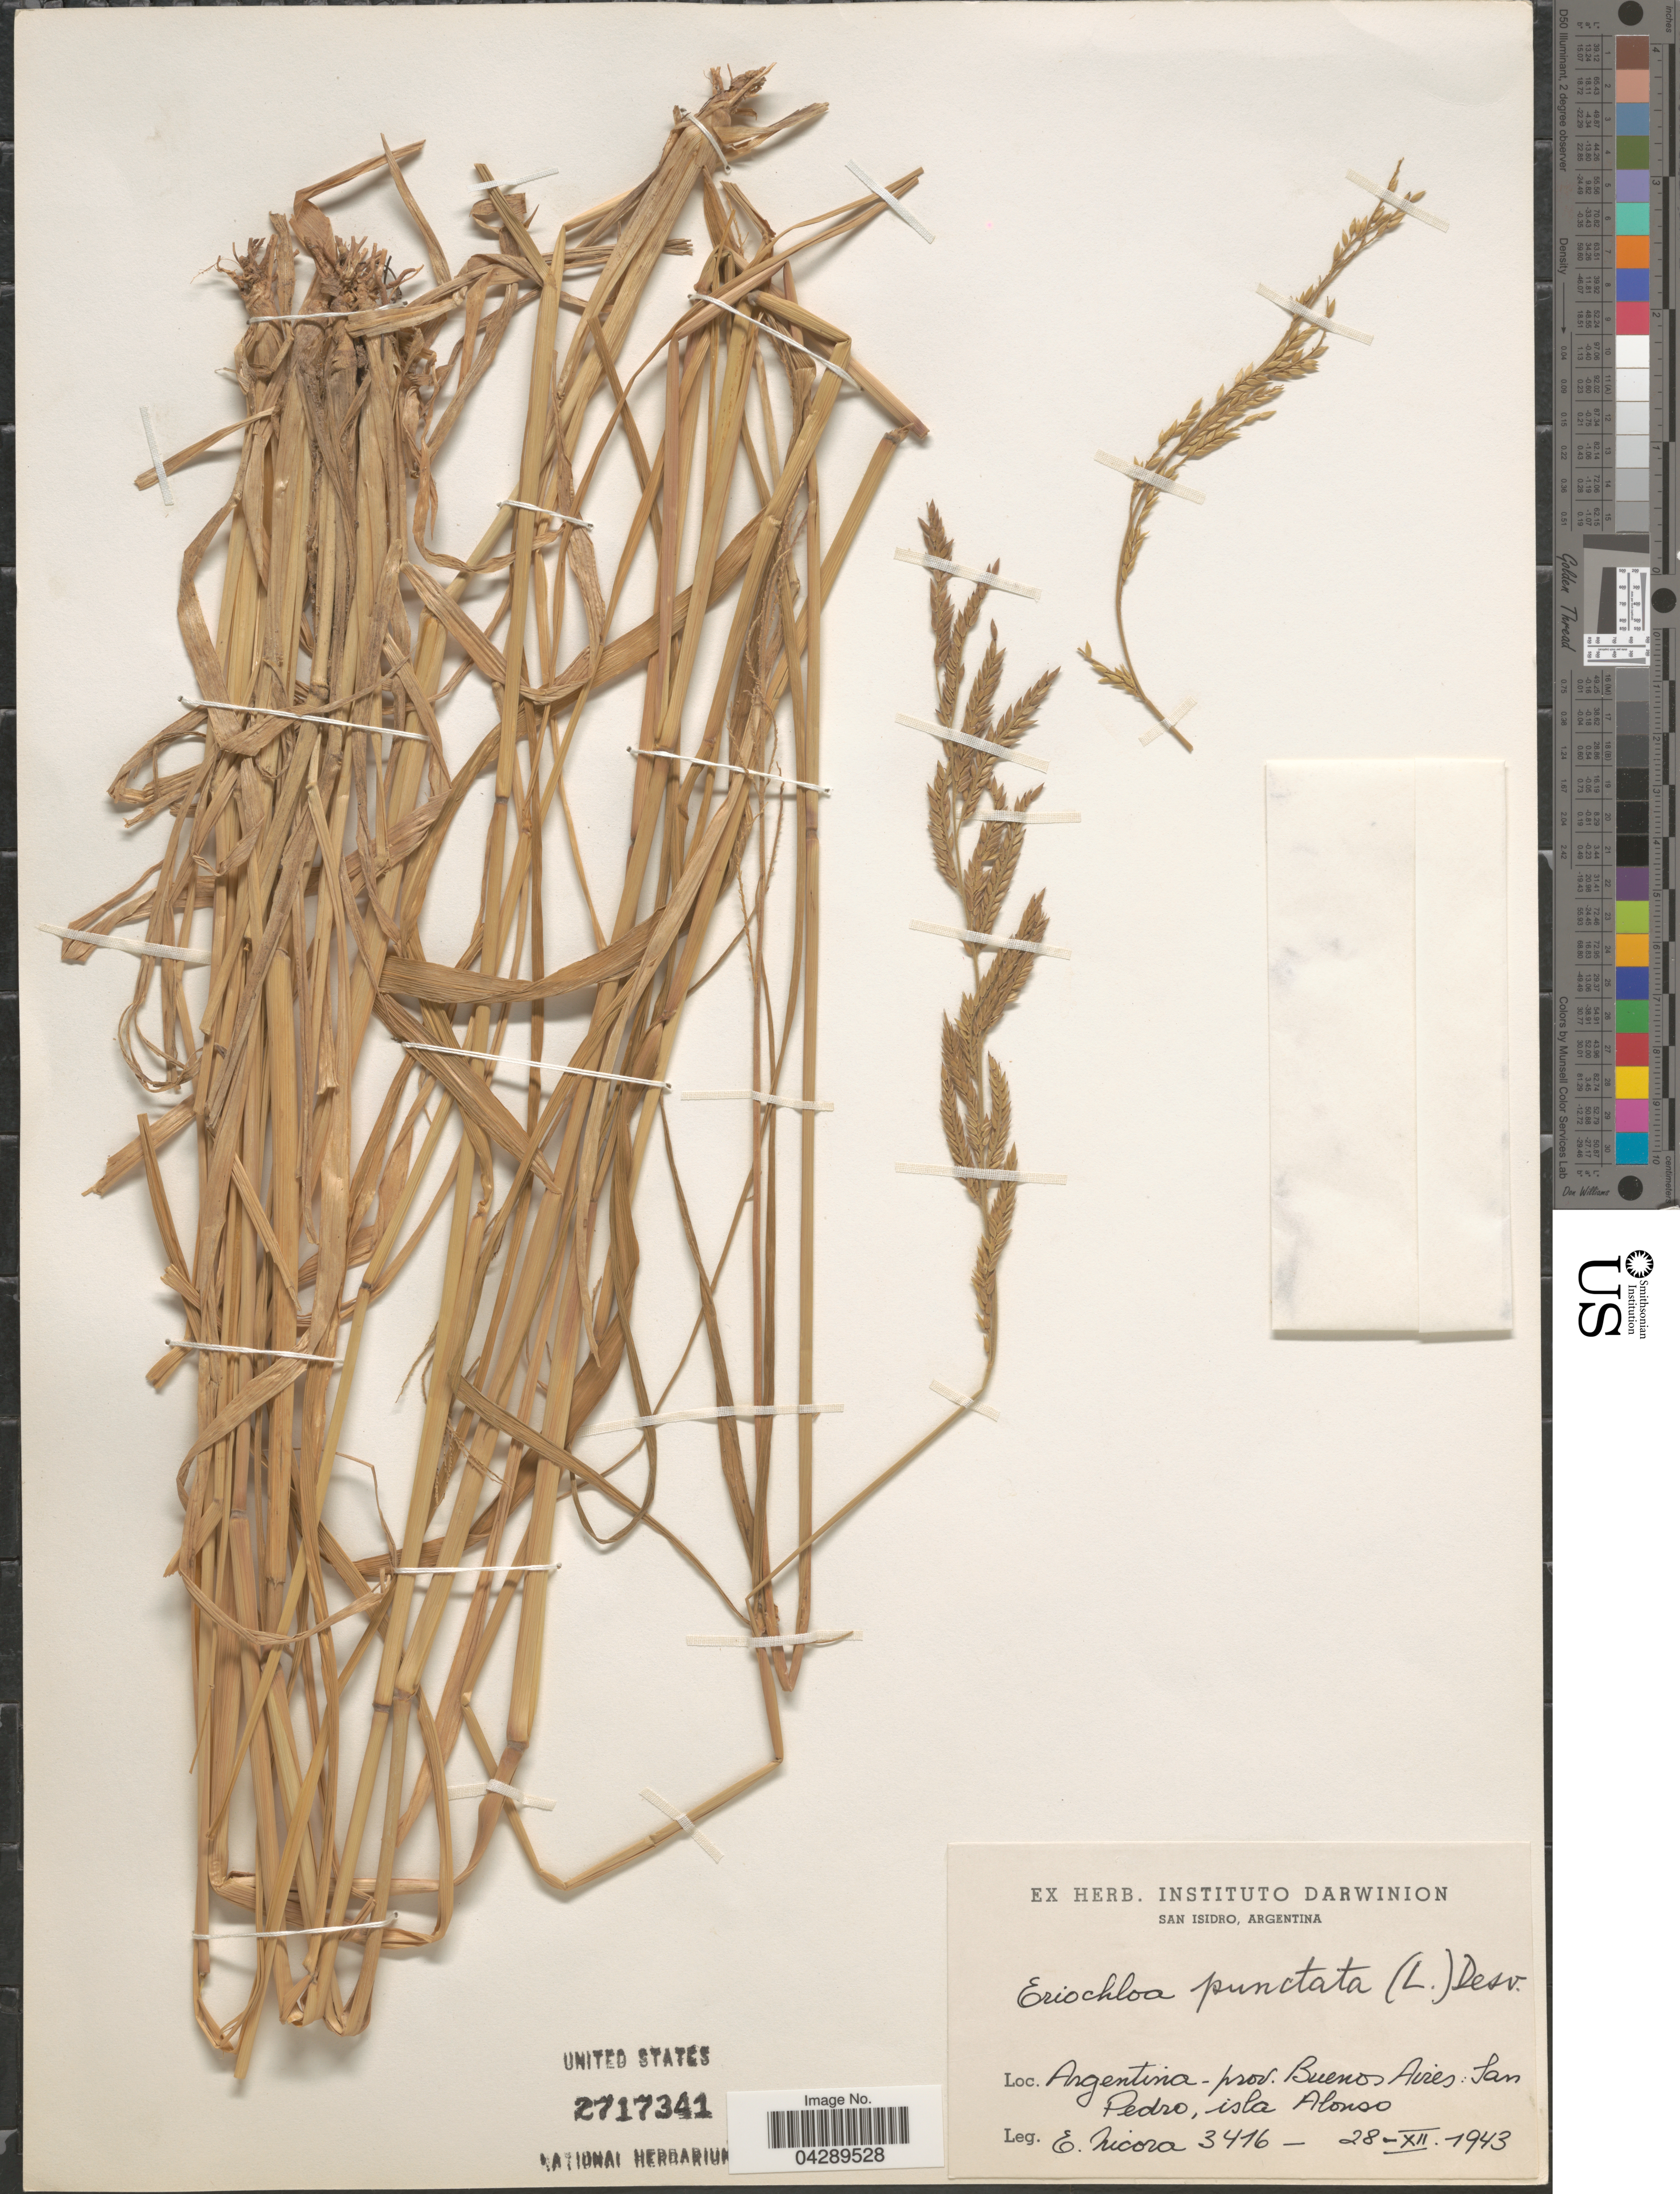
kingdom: Plantae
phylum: Tracheophyta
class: Liliopsida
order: Poales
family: Poaceae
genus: Eriochloa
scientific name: Eriochloa punctata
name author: (L.) Desv. ex Ham.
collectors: E. Nicora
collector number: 3416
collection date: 1943-12-28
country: Argentina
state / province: Buenos Aires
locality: San Pedro, isla Alonso.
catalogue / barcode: US 2717341